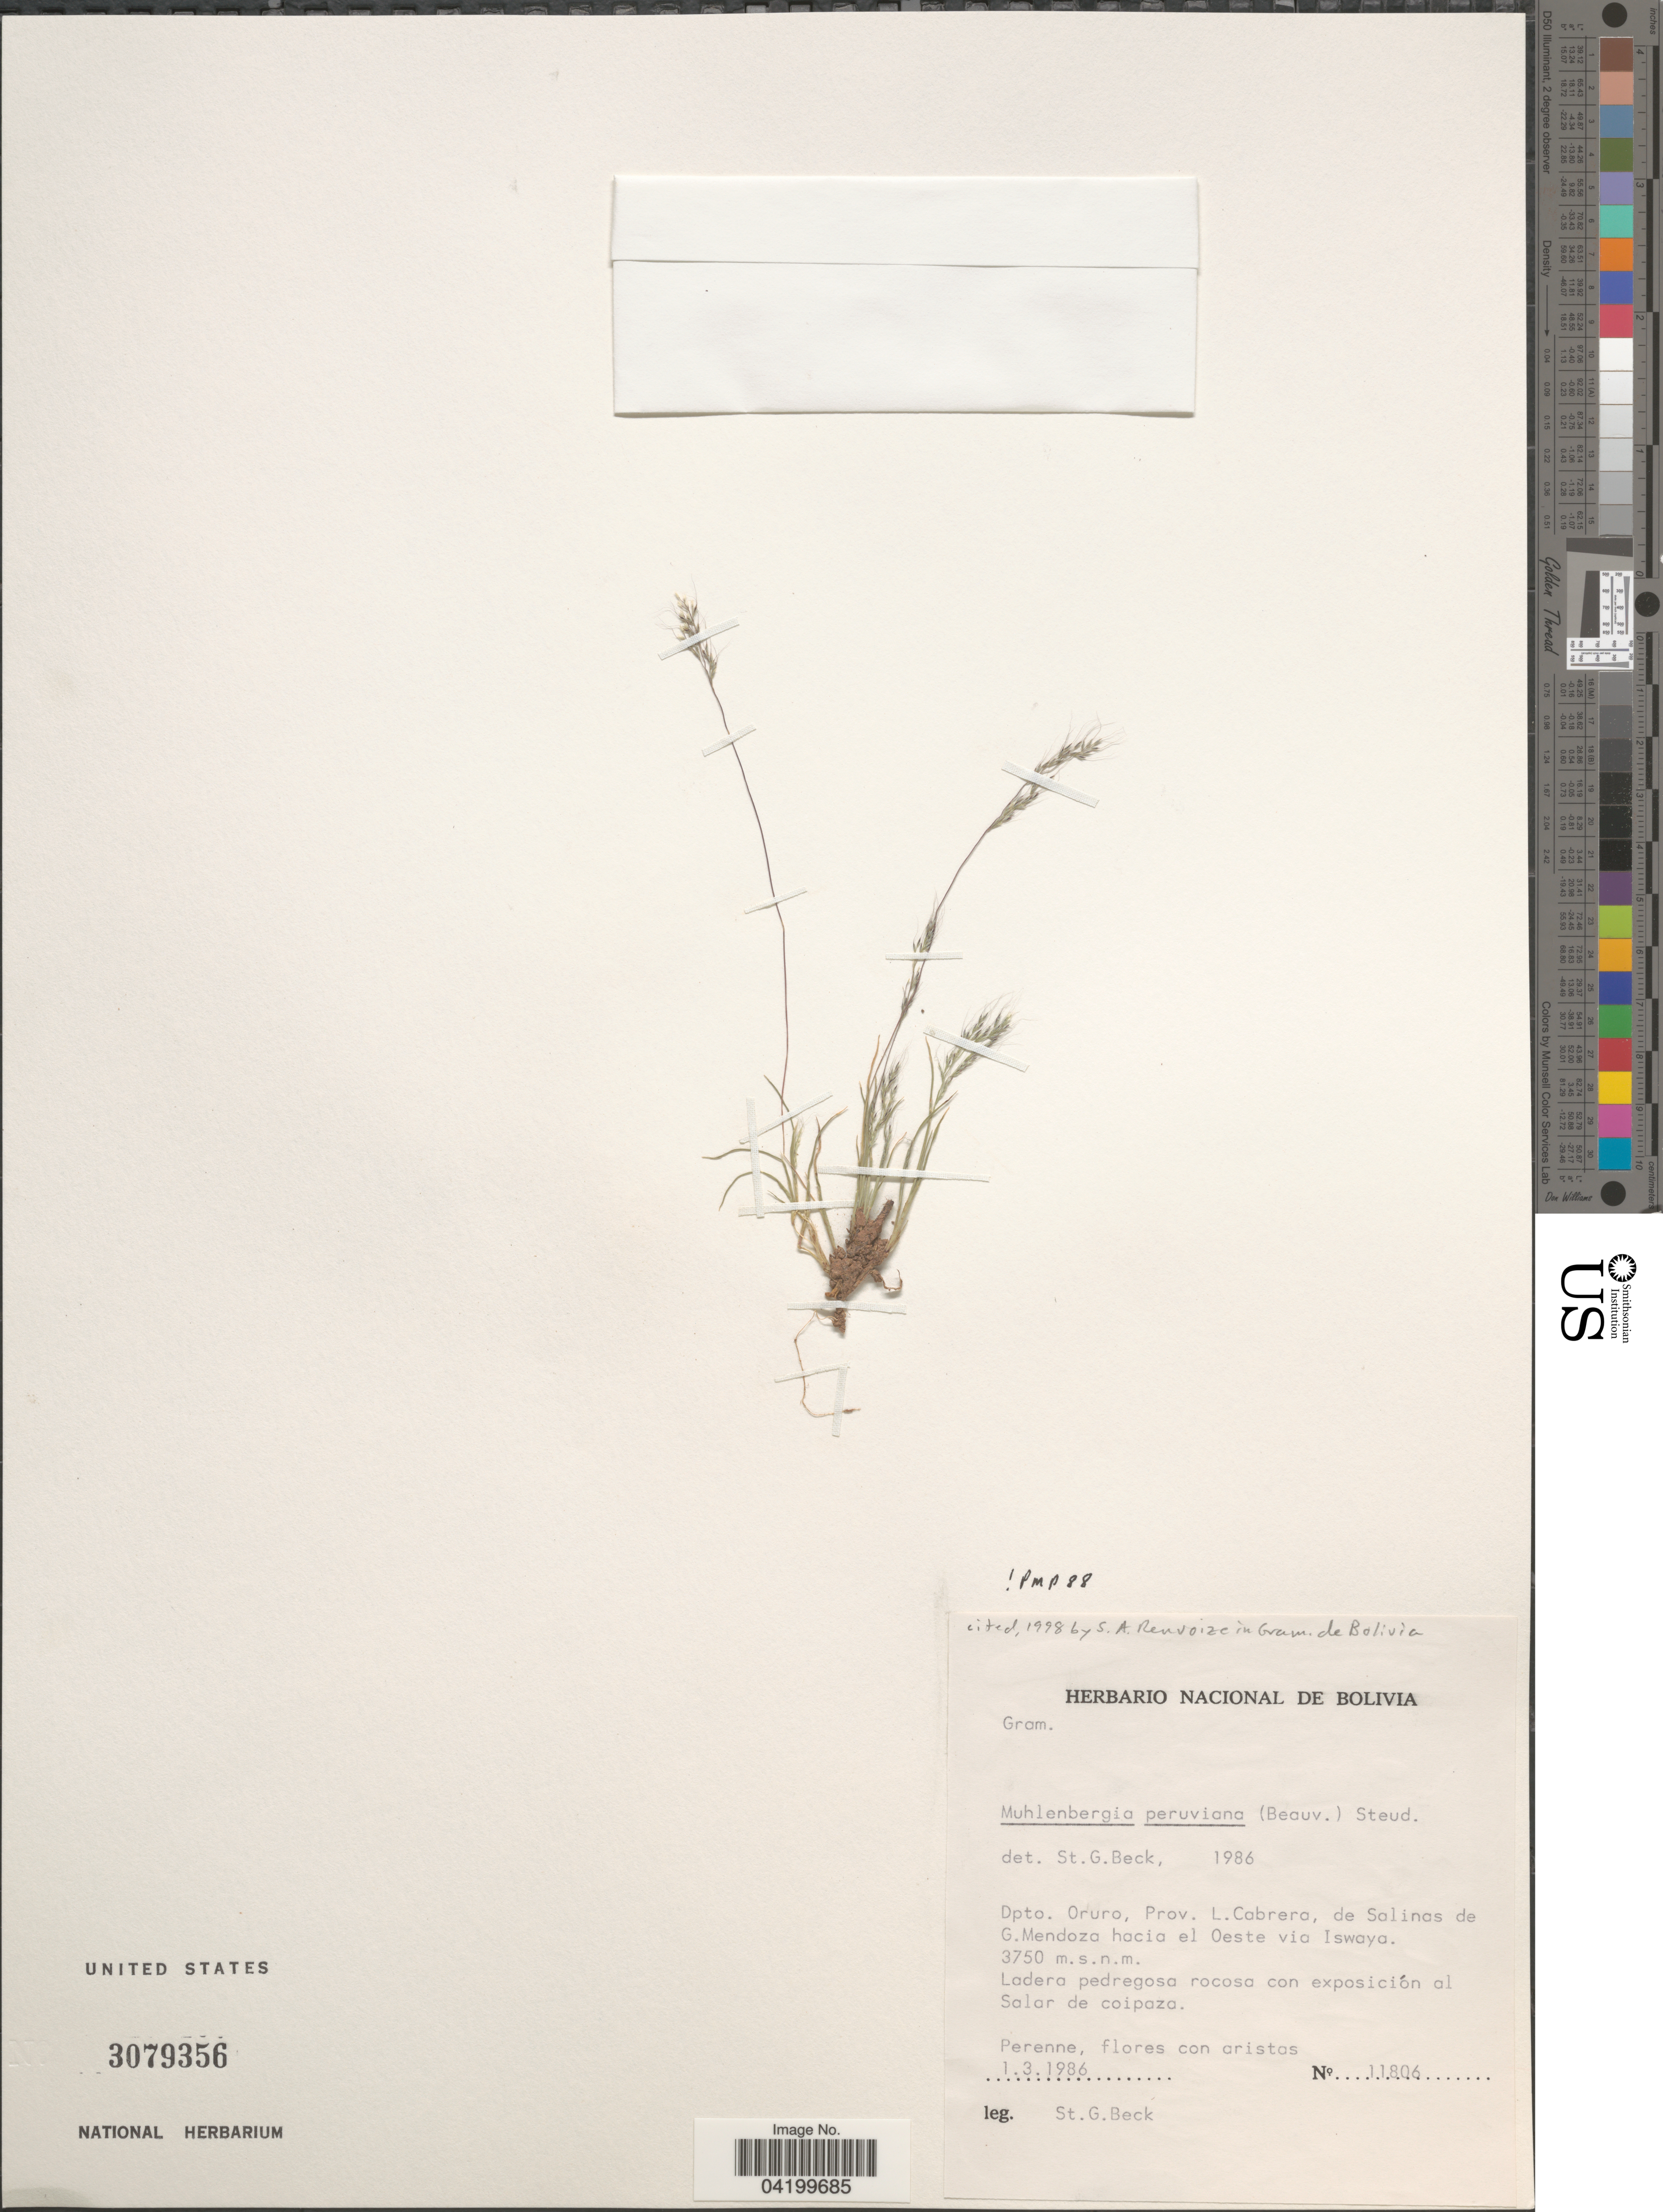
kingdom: Plantae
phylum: Tracheophyta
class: Liliopsida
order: Poales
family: Poaceae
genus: Muhlenbergia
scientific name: Muhlenbergia peruviana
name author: (P. Beauv.) Steud.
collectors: S. G. Beck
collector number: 11806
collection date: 1986-03-01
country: Bolivia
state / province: Oruro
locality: Dpto. Oruro, Prov. L. Cabrera, de Salinas de G. Mendoza hacia el Oeste via Iswaya.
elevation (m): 3750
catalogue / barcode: US 3079356